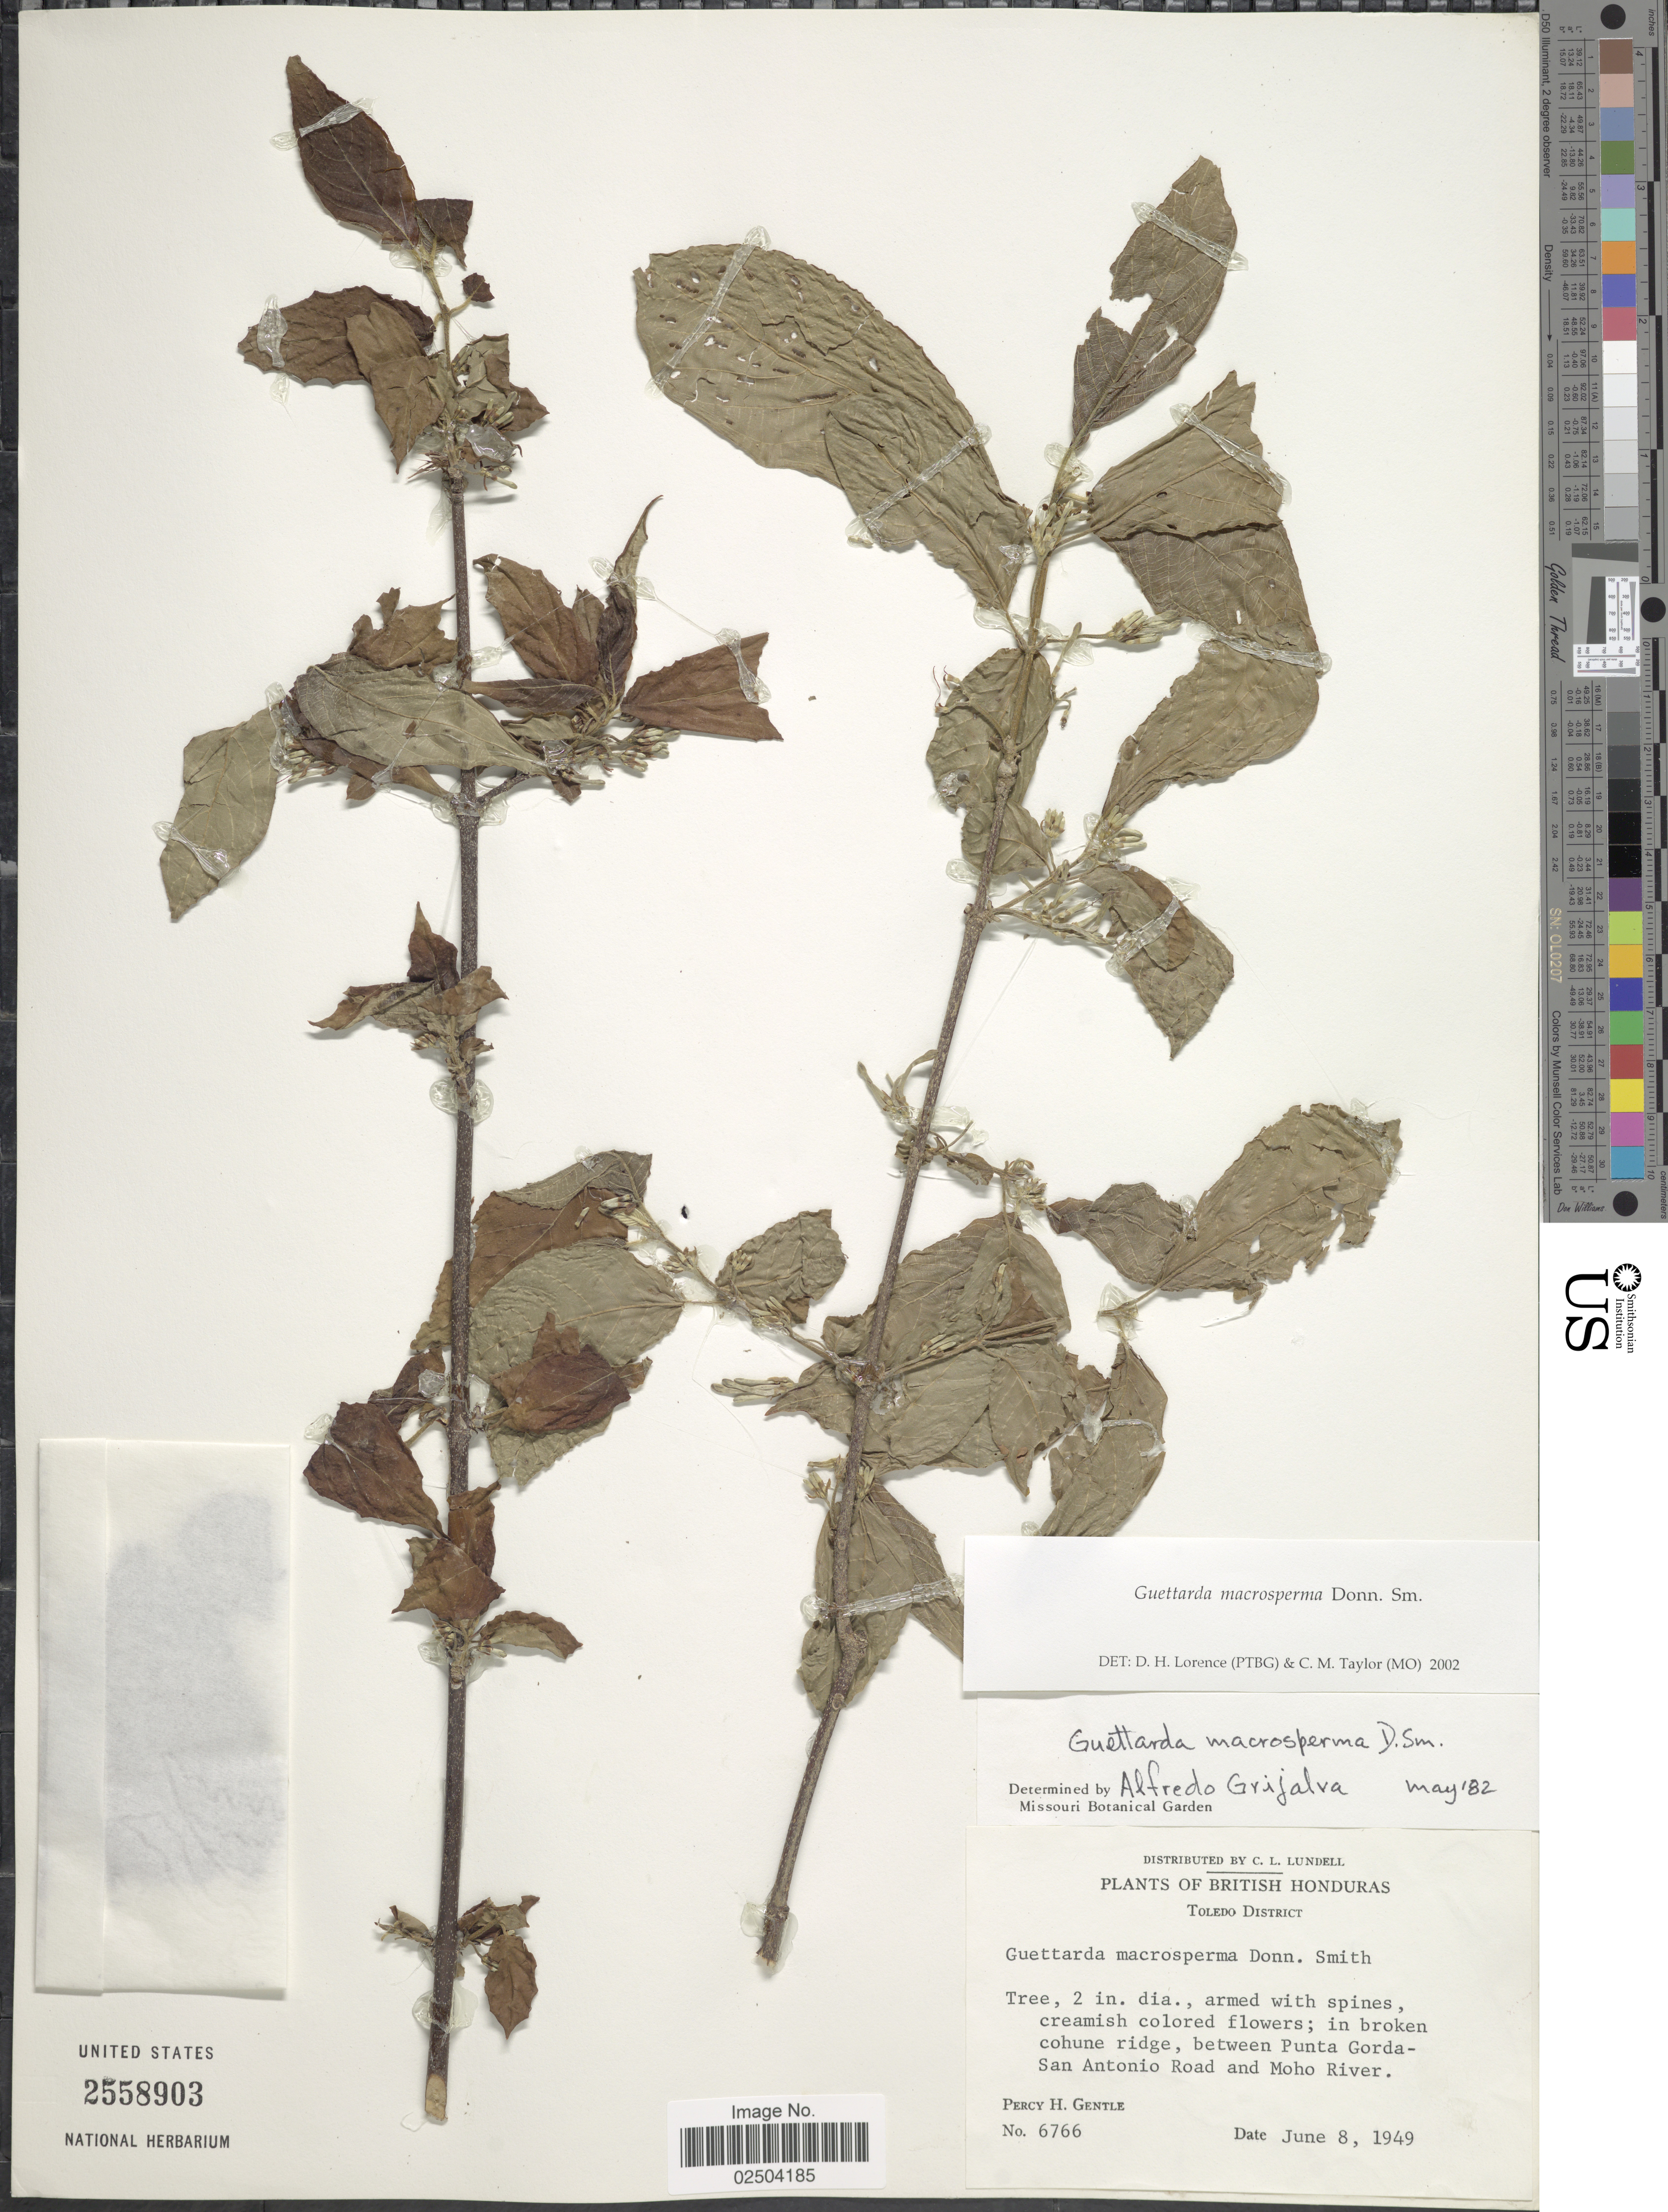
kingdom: Plantae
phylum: Tracheophyta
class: Magnoliopsida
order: Gentianales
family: Rubiaceae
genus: Guettarda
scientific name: Guettarda macrosperma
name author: Donn. Sm.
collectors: P. H. Gentle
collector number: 6766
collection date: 1949-06-08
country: Belize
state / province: Toledo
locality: British Honduras. Toledo District. In broken cohune ridge, between Punta Gorda-San Antonio Road and Moho River.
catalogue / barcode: US 2558903